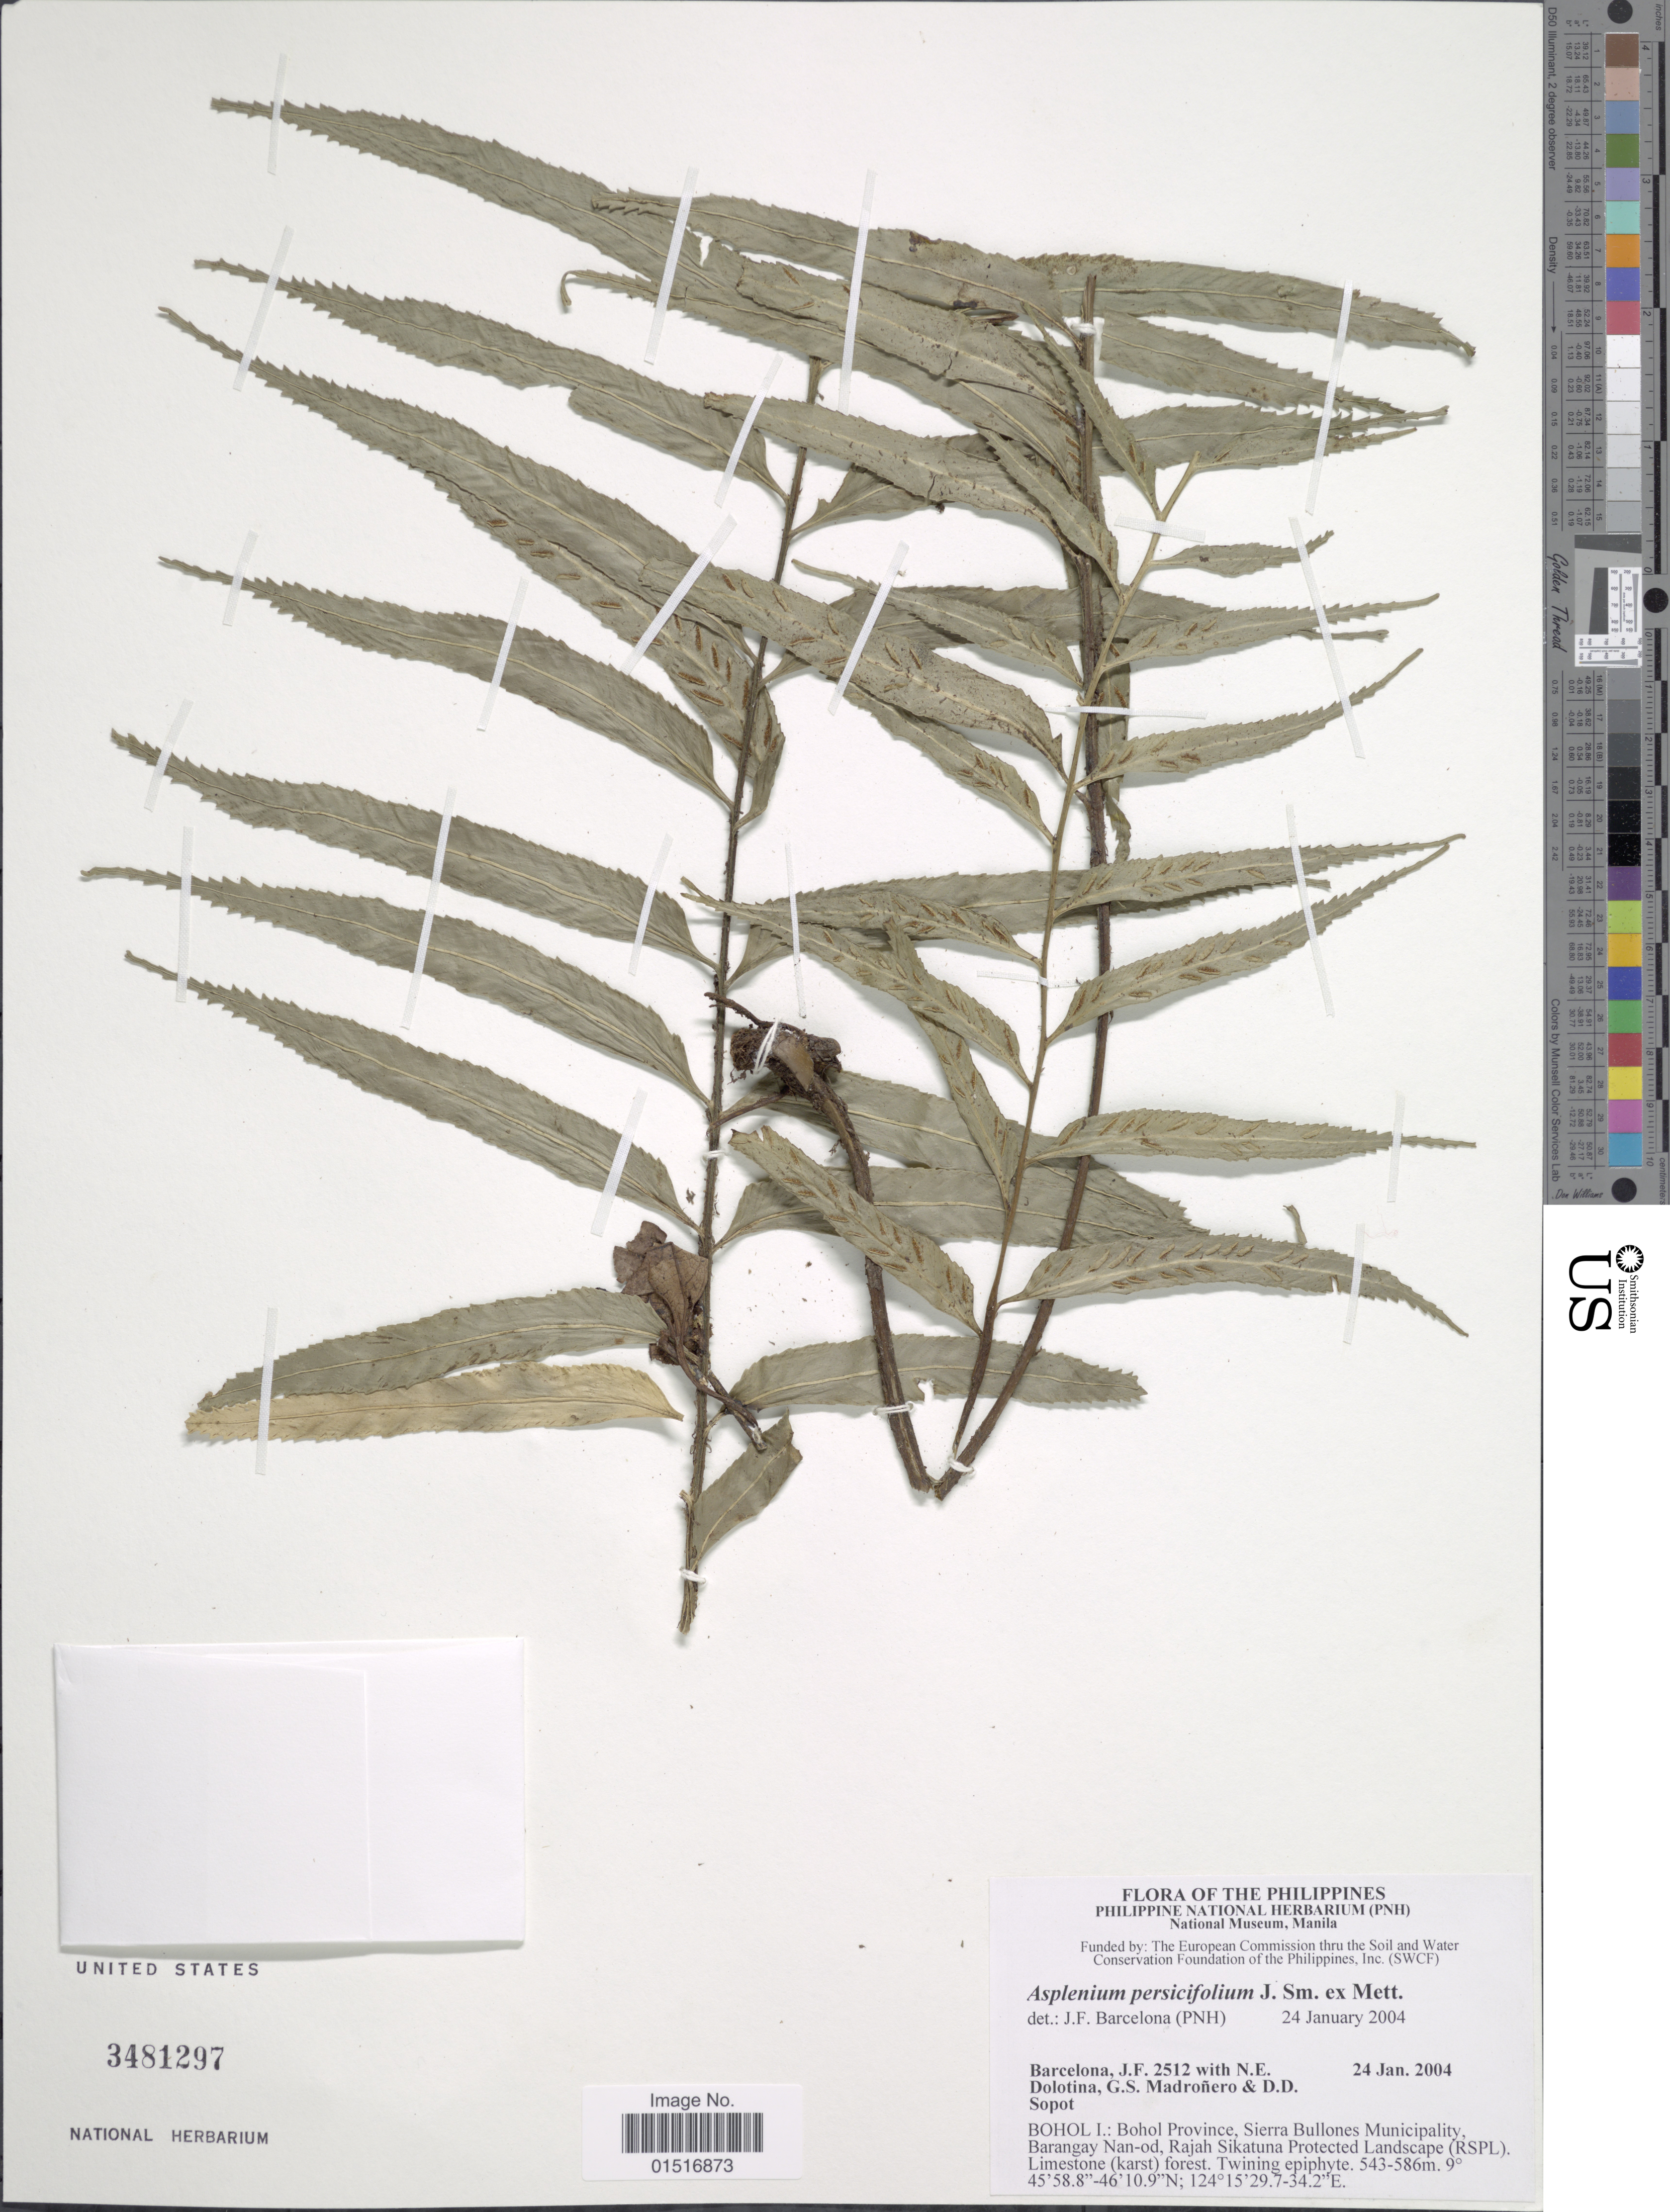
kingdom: Plantae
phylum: Tracheophyta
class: Polypodiopsida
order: Polypodiales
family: Aspleniaceae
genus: Asplenium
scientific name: Asplenium persicifolium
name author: J. Sm. ex Mett.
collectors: J. F. Barcelona, N. Dolotina, G. Madroñero & D. Sopot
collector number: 2512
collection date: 2004-01-24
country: Philippines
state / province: Central Visayas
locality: Bohol I.: Bohol Province, Sierra Bullones Municipality, Barangay Nan-od, Rajah Sikatuna Protected Landscape (RSPL). Limestone (karst) forest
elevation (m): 543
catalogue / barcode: US 3481297